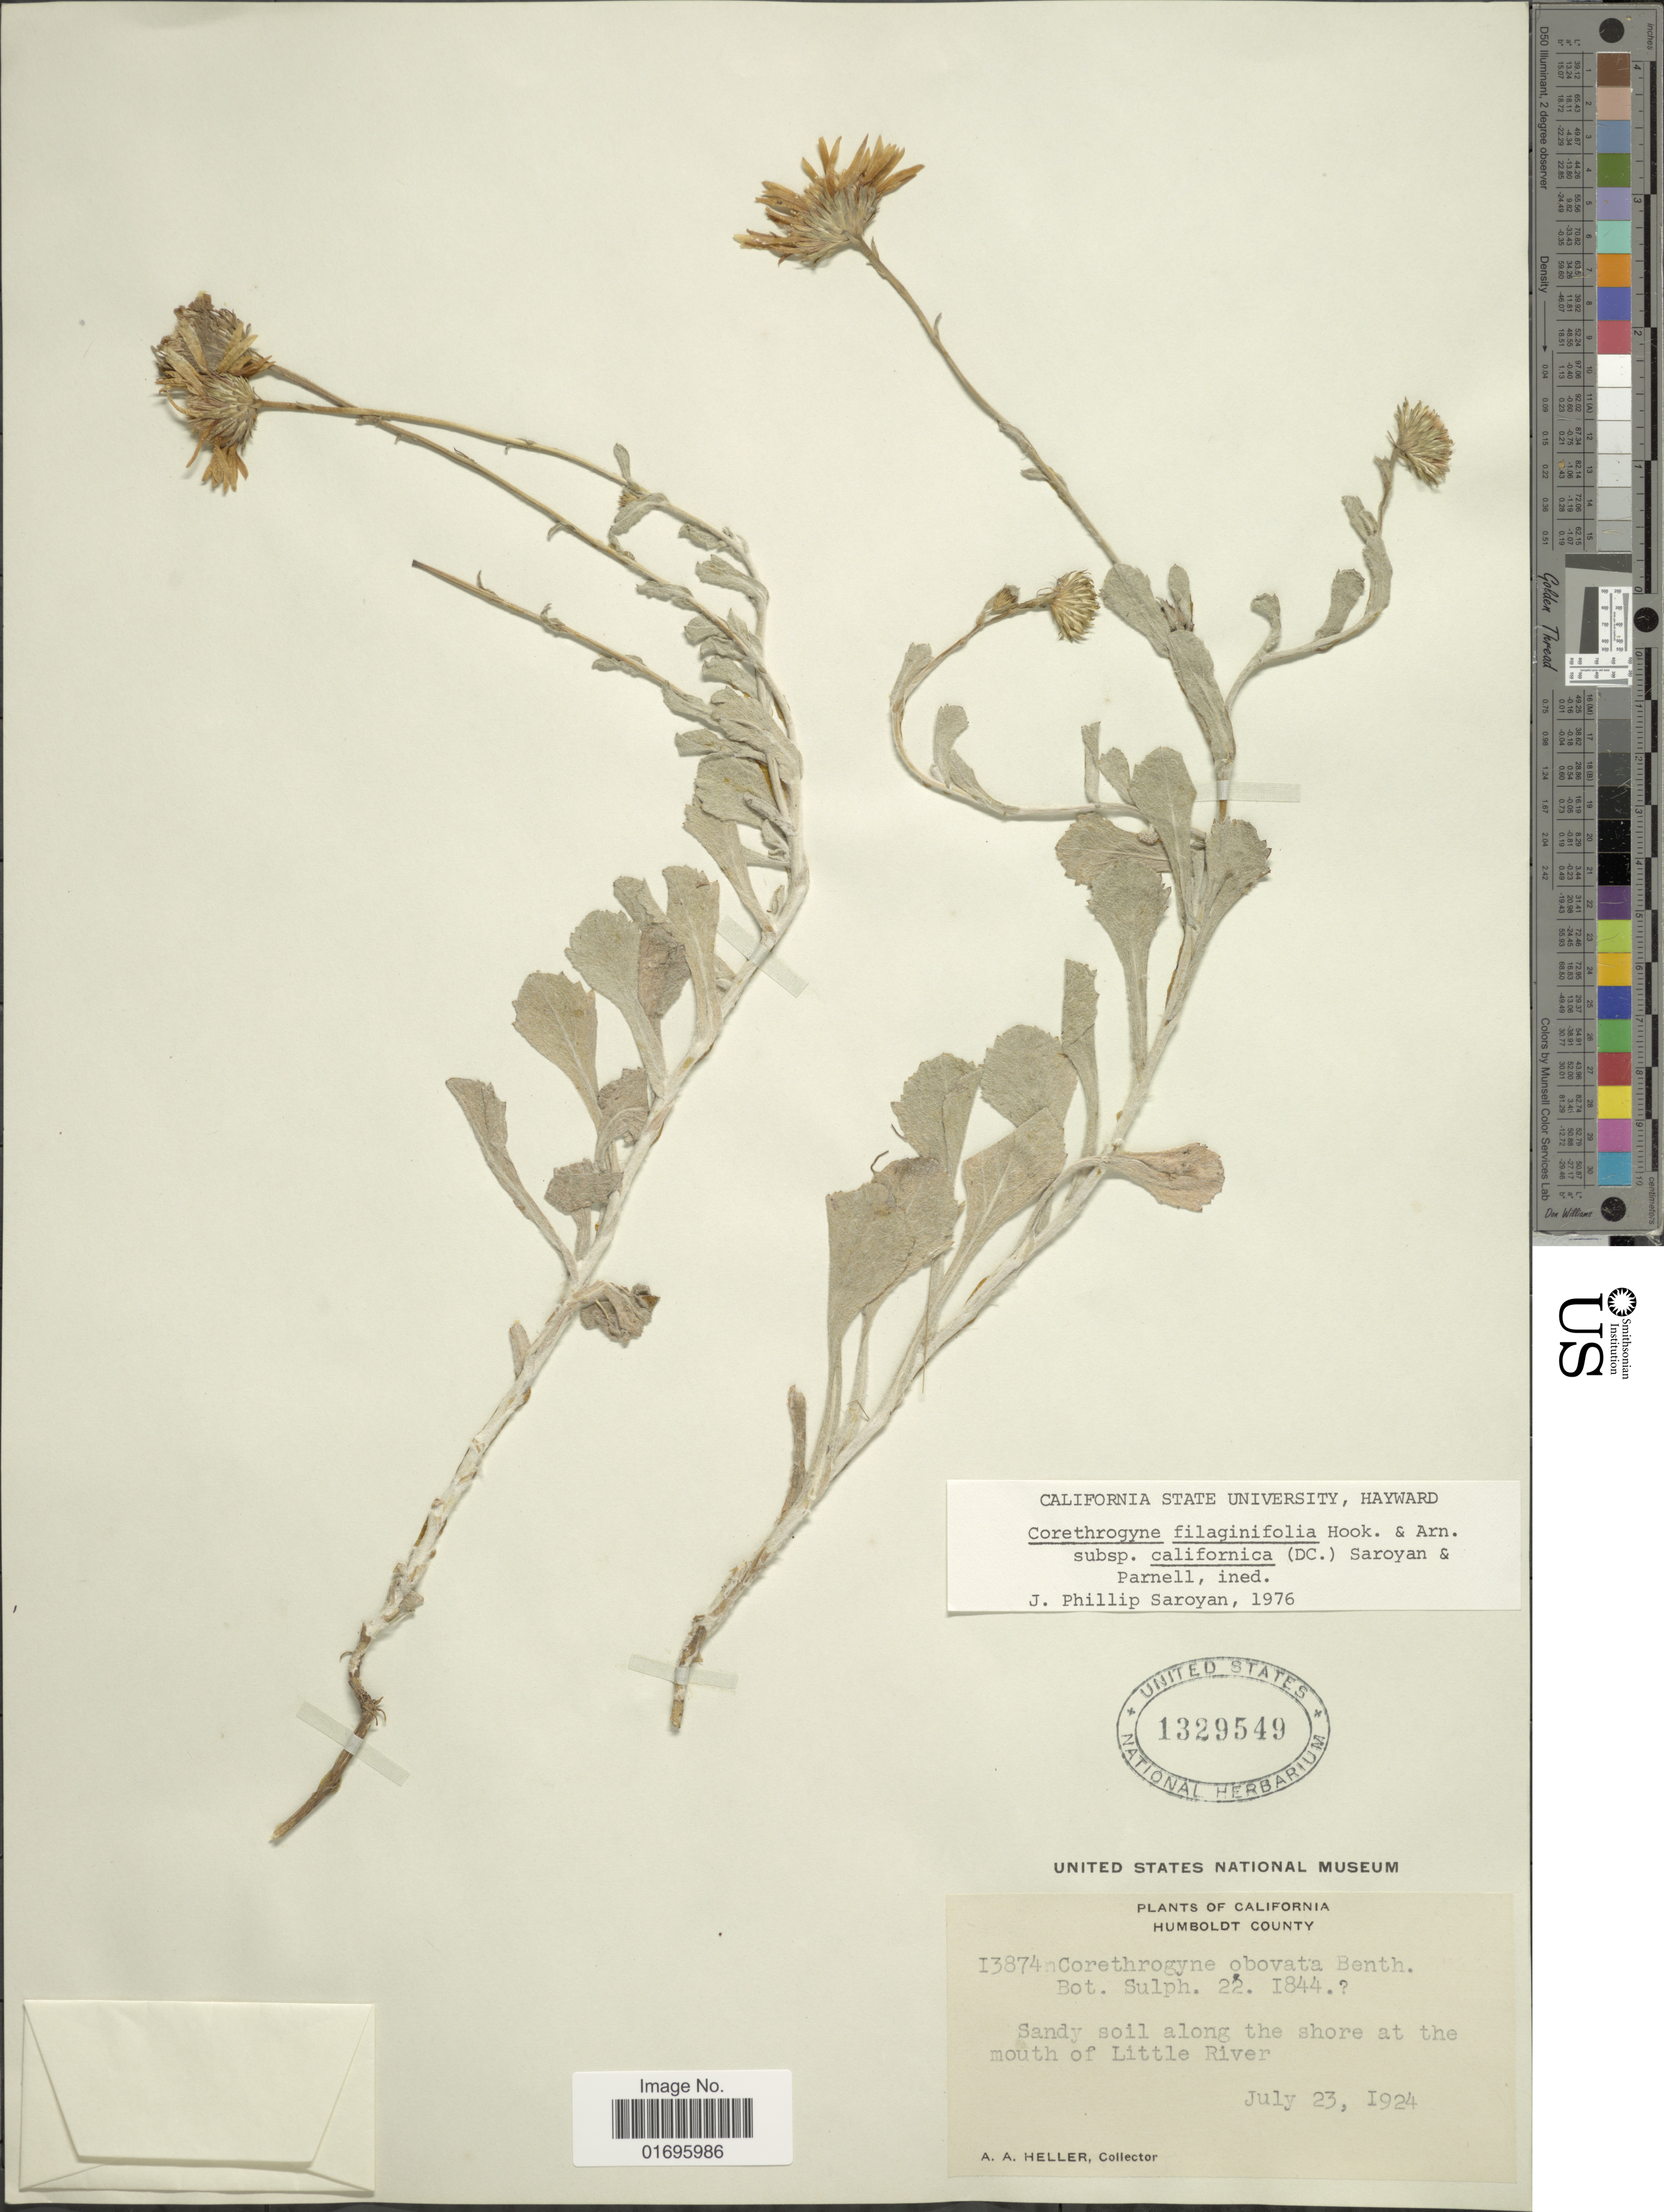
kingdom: Plantae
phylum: Tracheophyta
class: Magnoliopsida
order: Asterales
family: Asteraceae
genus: Corethrogyne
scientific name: Corethrogyne filaginifolia var. californica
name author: (DC.) Saroyan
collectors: A. A. Heller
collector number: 13874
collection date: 1924-07-23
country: United States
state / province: California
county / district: Humboldt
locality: Humboldt County. Sandy soil along the shore at the mouth of Little River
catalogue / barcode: US 1329549